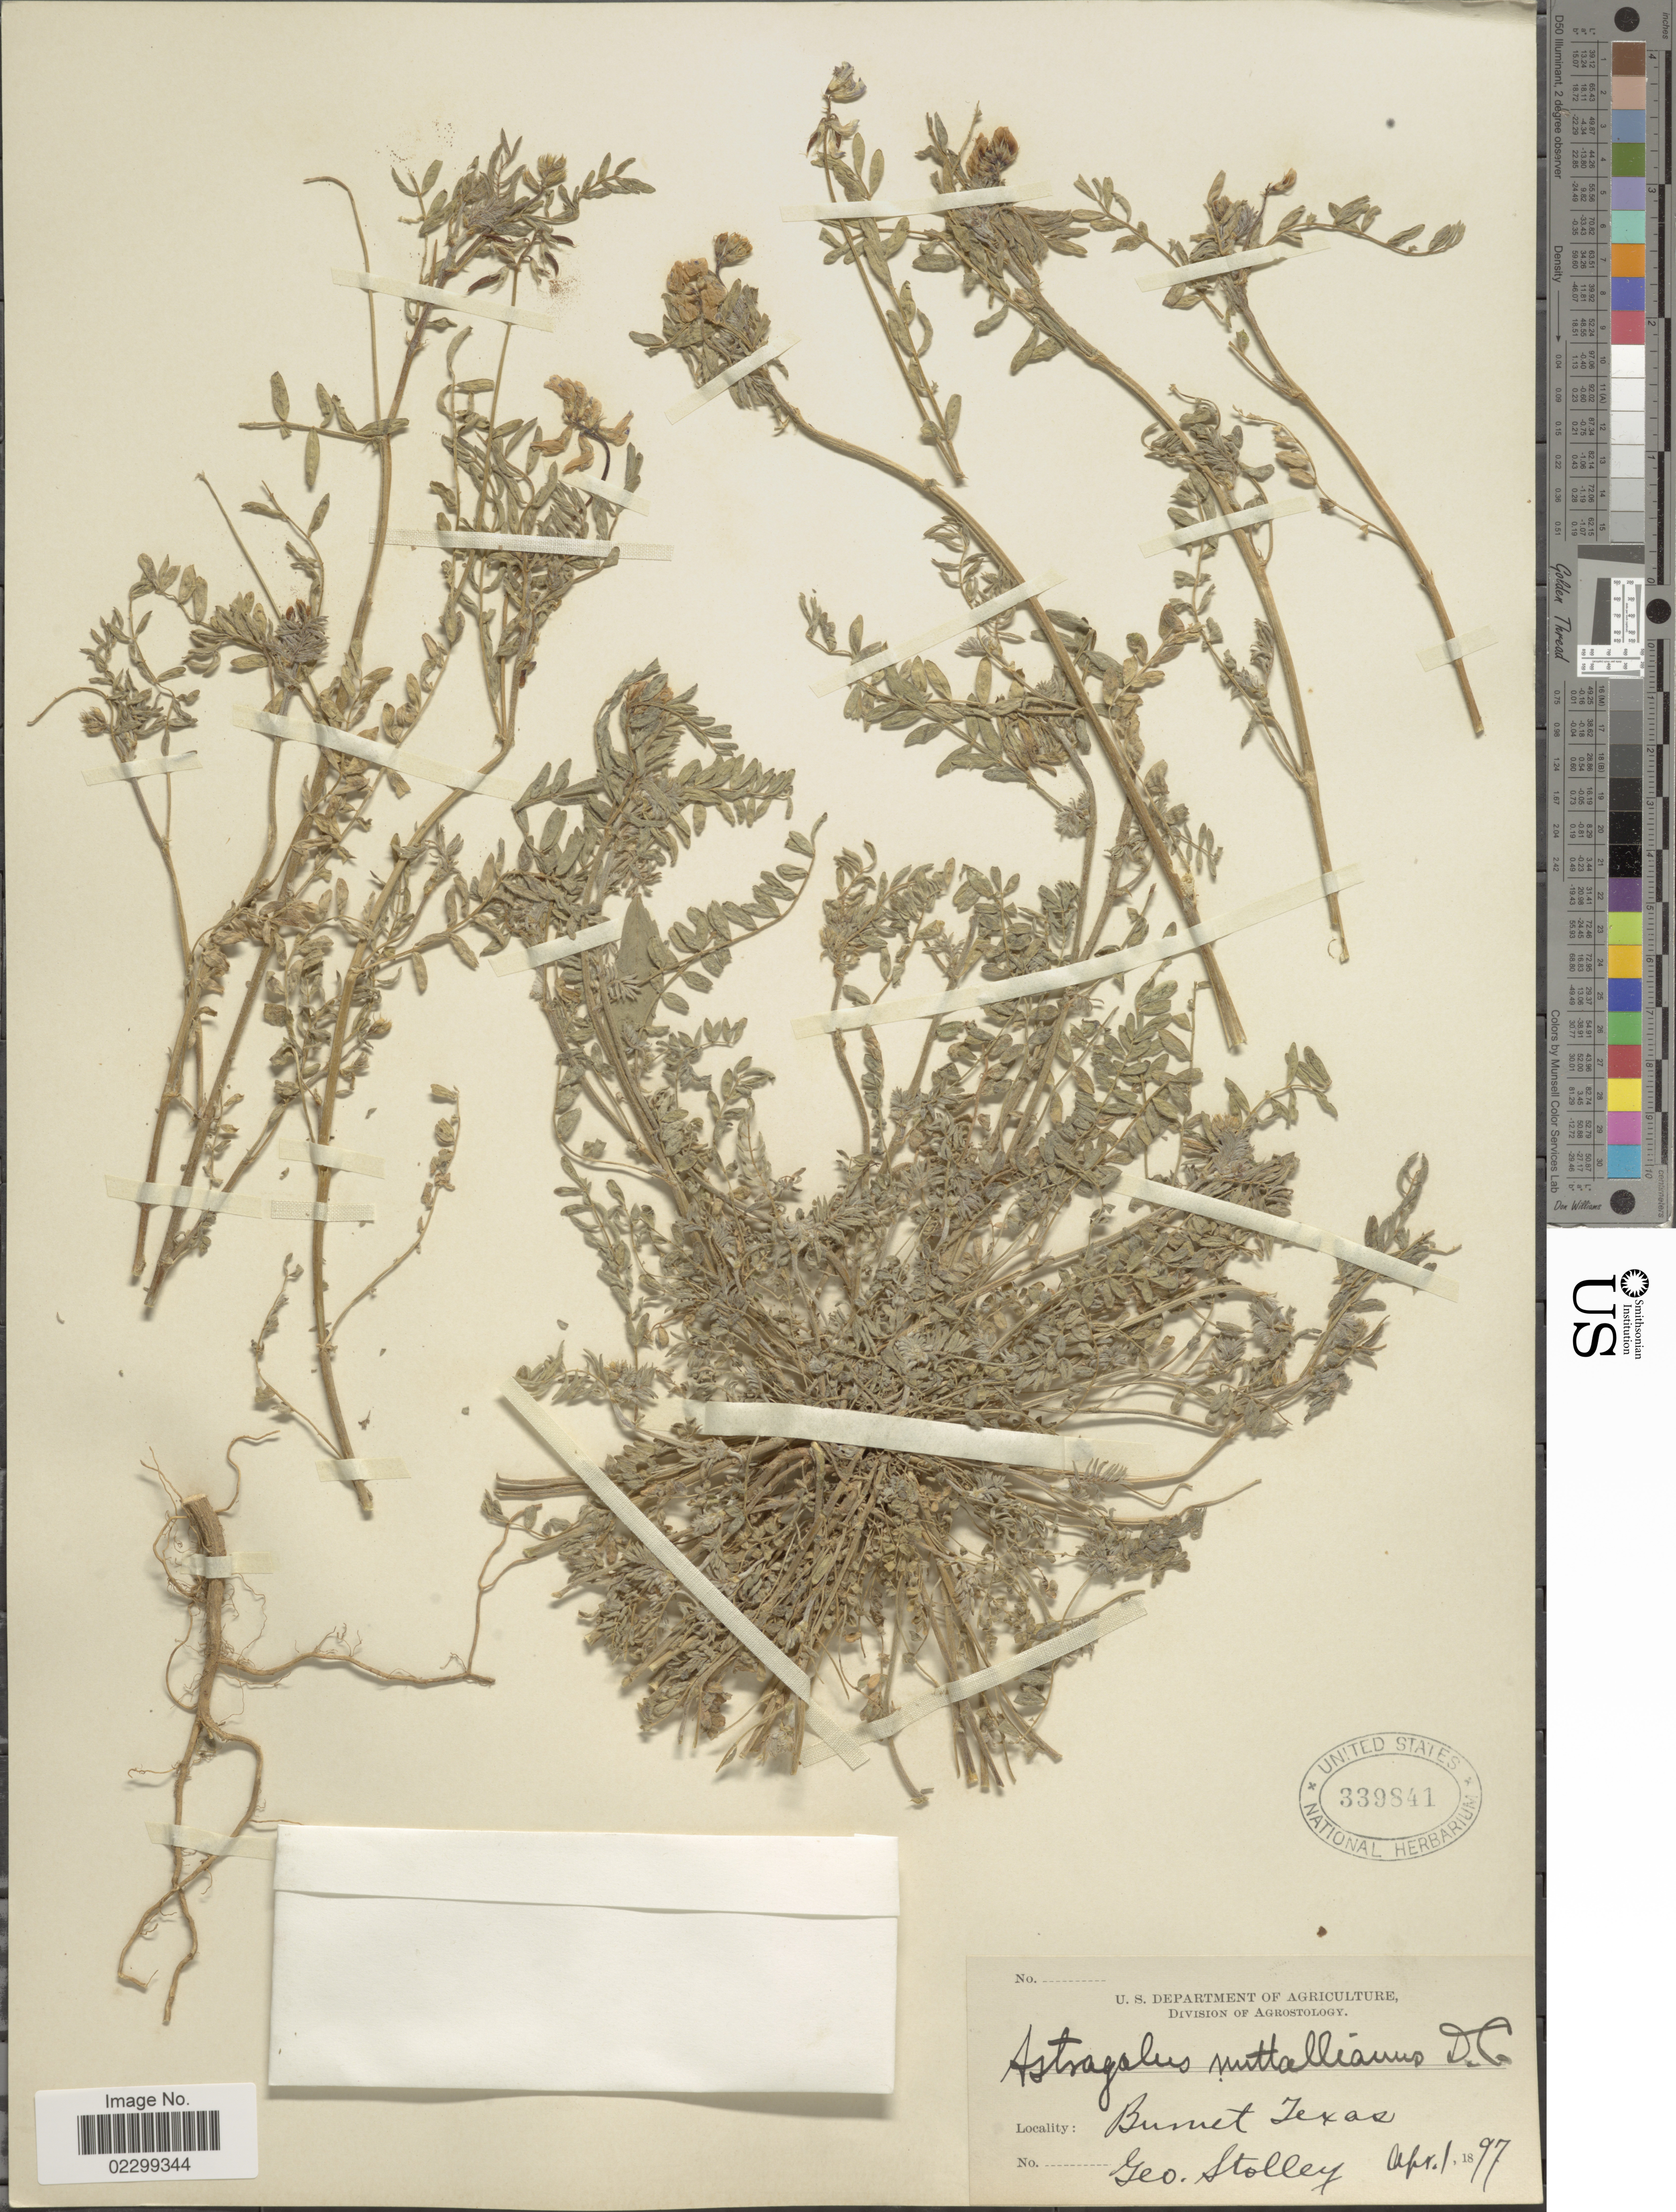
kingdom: Plantae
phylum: Tracheophyta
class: Magnoliopsida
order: Fabales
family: Fabaceae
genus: Astragalus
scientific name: Astragalus austrinus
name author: (Small) O.E. Schulz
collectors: G. Stolley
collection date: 1897-04-01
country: United States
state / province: Texas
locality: Burnet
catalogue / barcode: US 339841